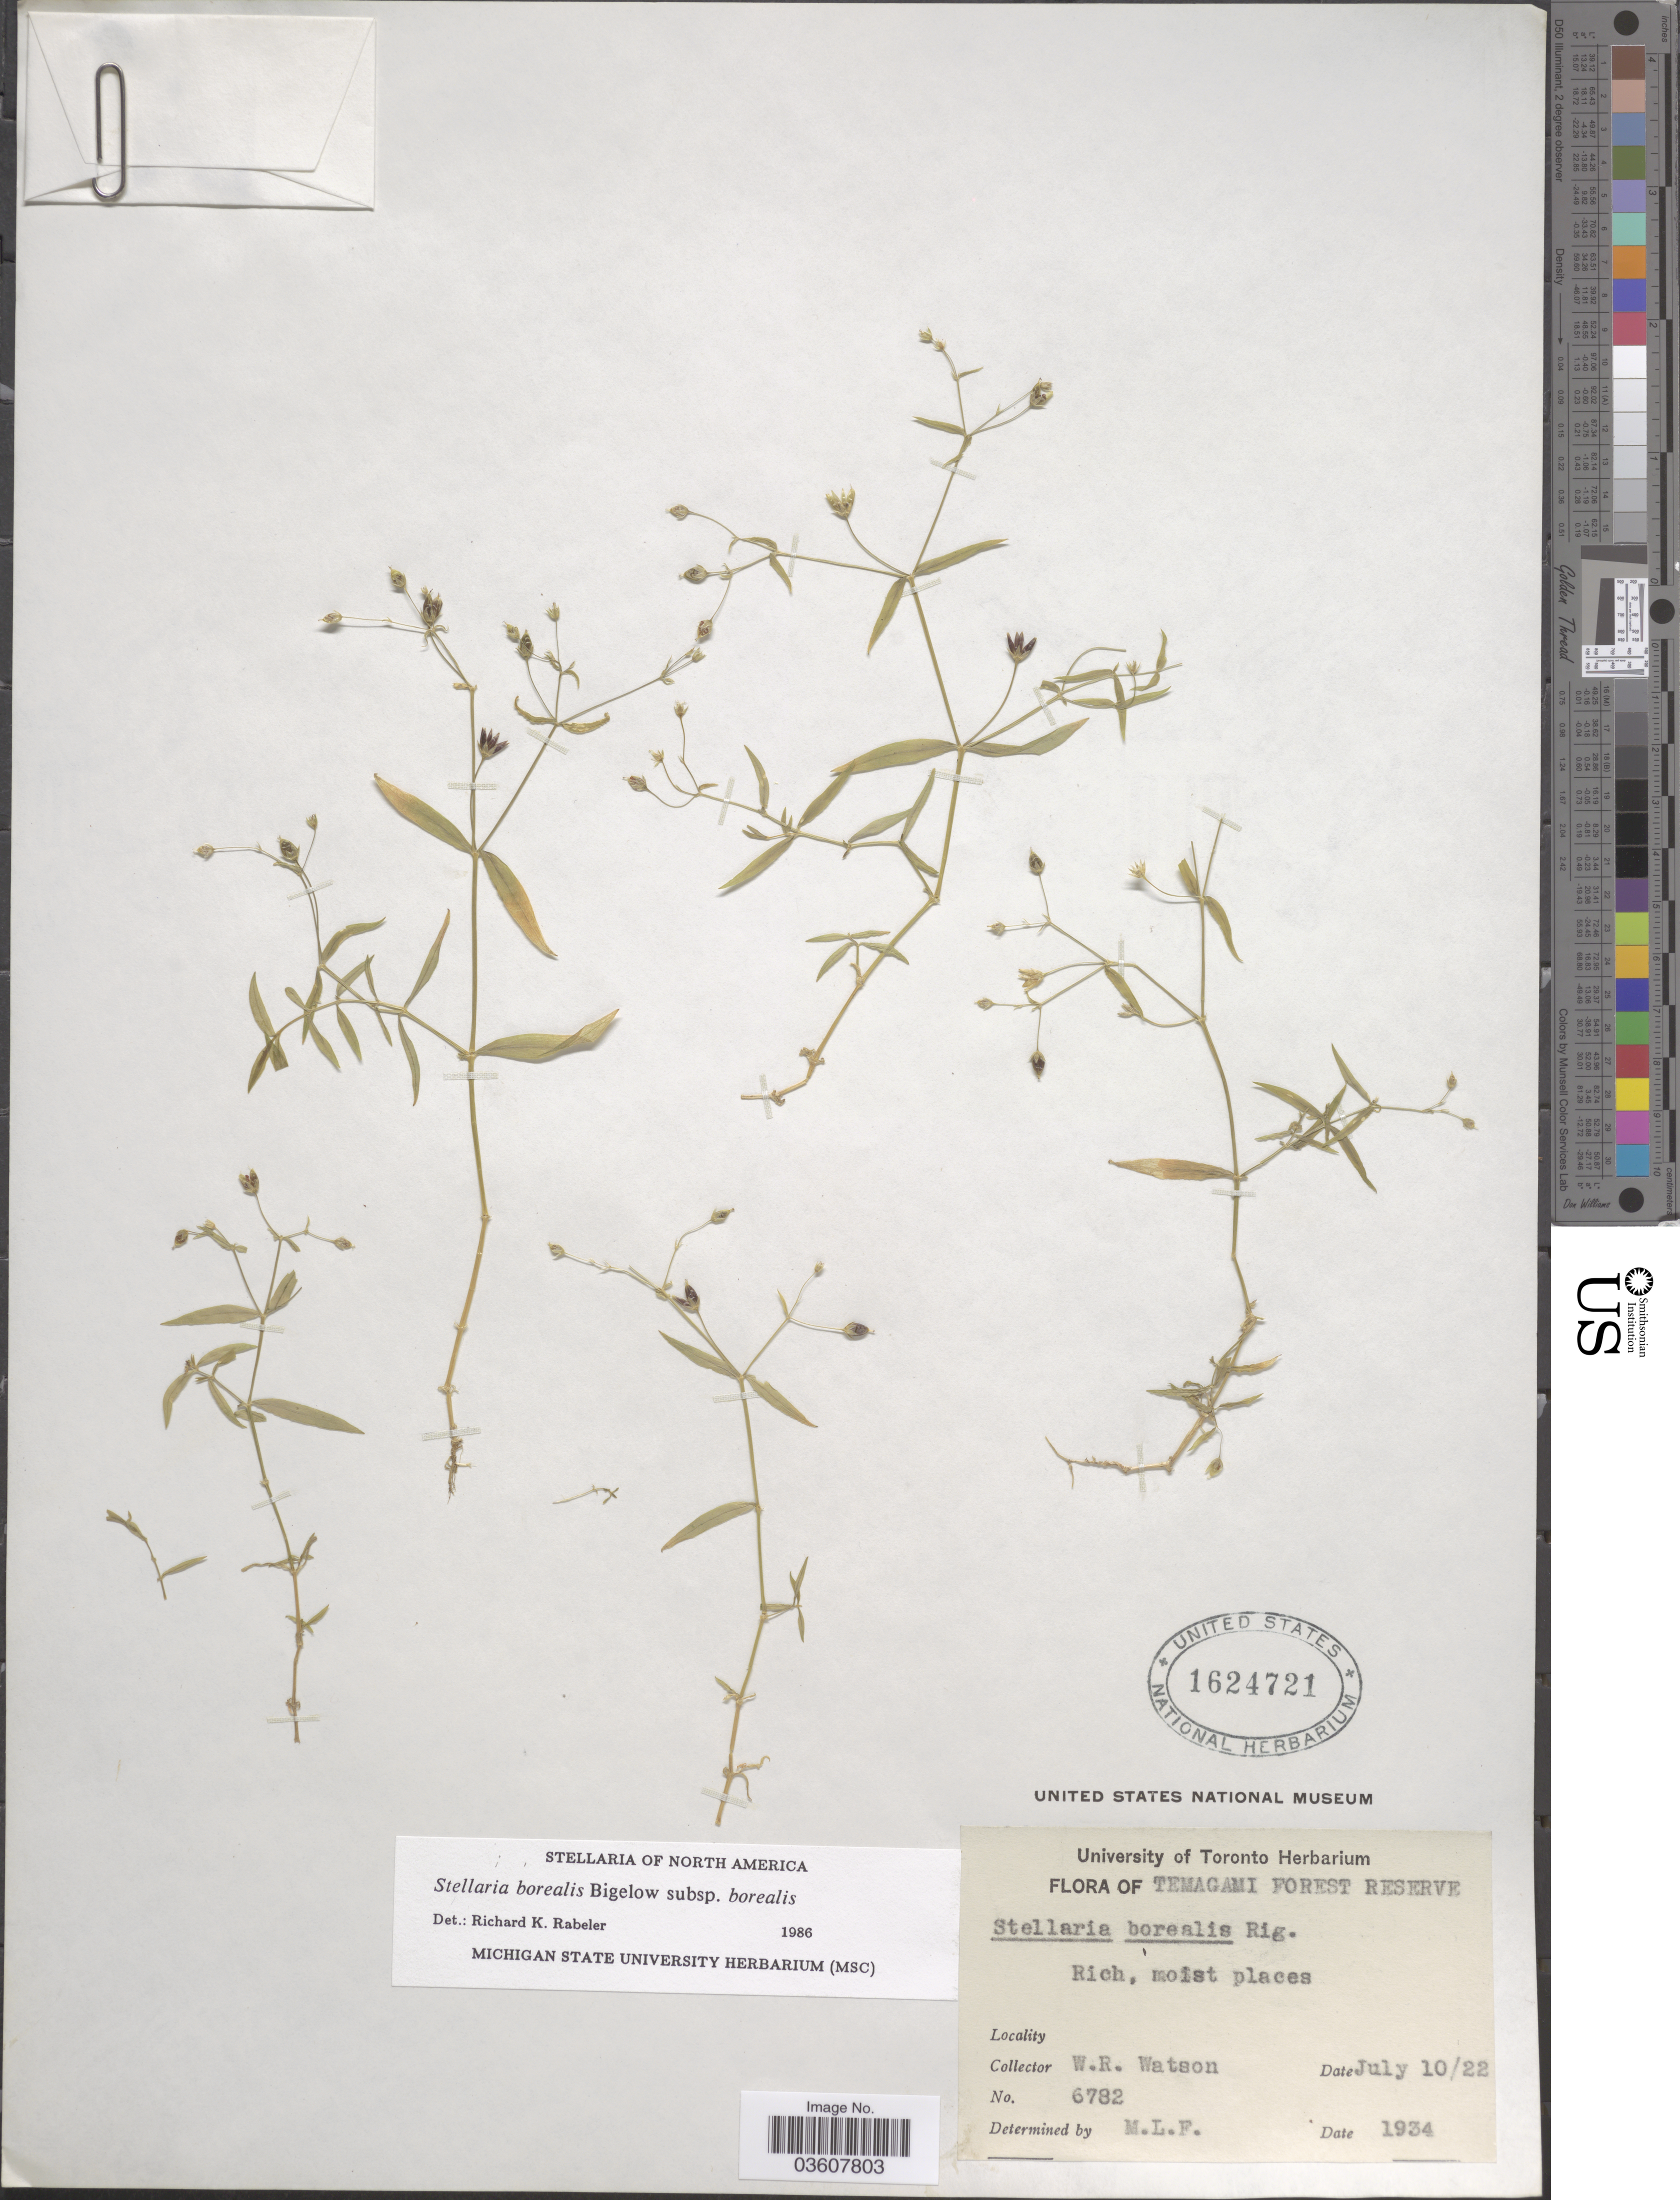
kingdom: Plantae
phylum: Tracheophyta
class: Magnoliopsida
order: Caryophyllales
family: Caryophyllaceae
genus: Stellaria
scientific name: Stellaria borealis subsp. borealis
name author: Bigelow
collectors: W. R. Watson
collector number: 6782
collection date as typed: Transcribed d/m/y: 10/7/22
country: Canada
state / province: Ontario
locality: Temagami Forest Reserve.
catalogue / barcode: US 1624721